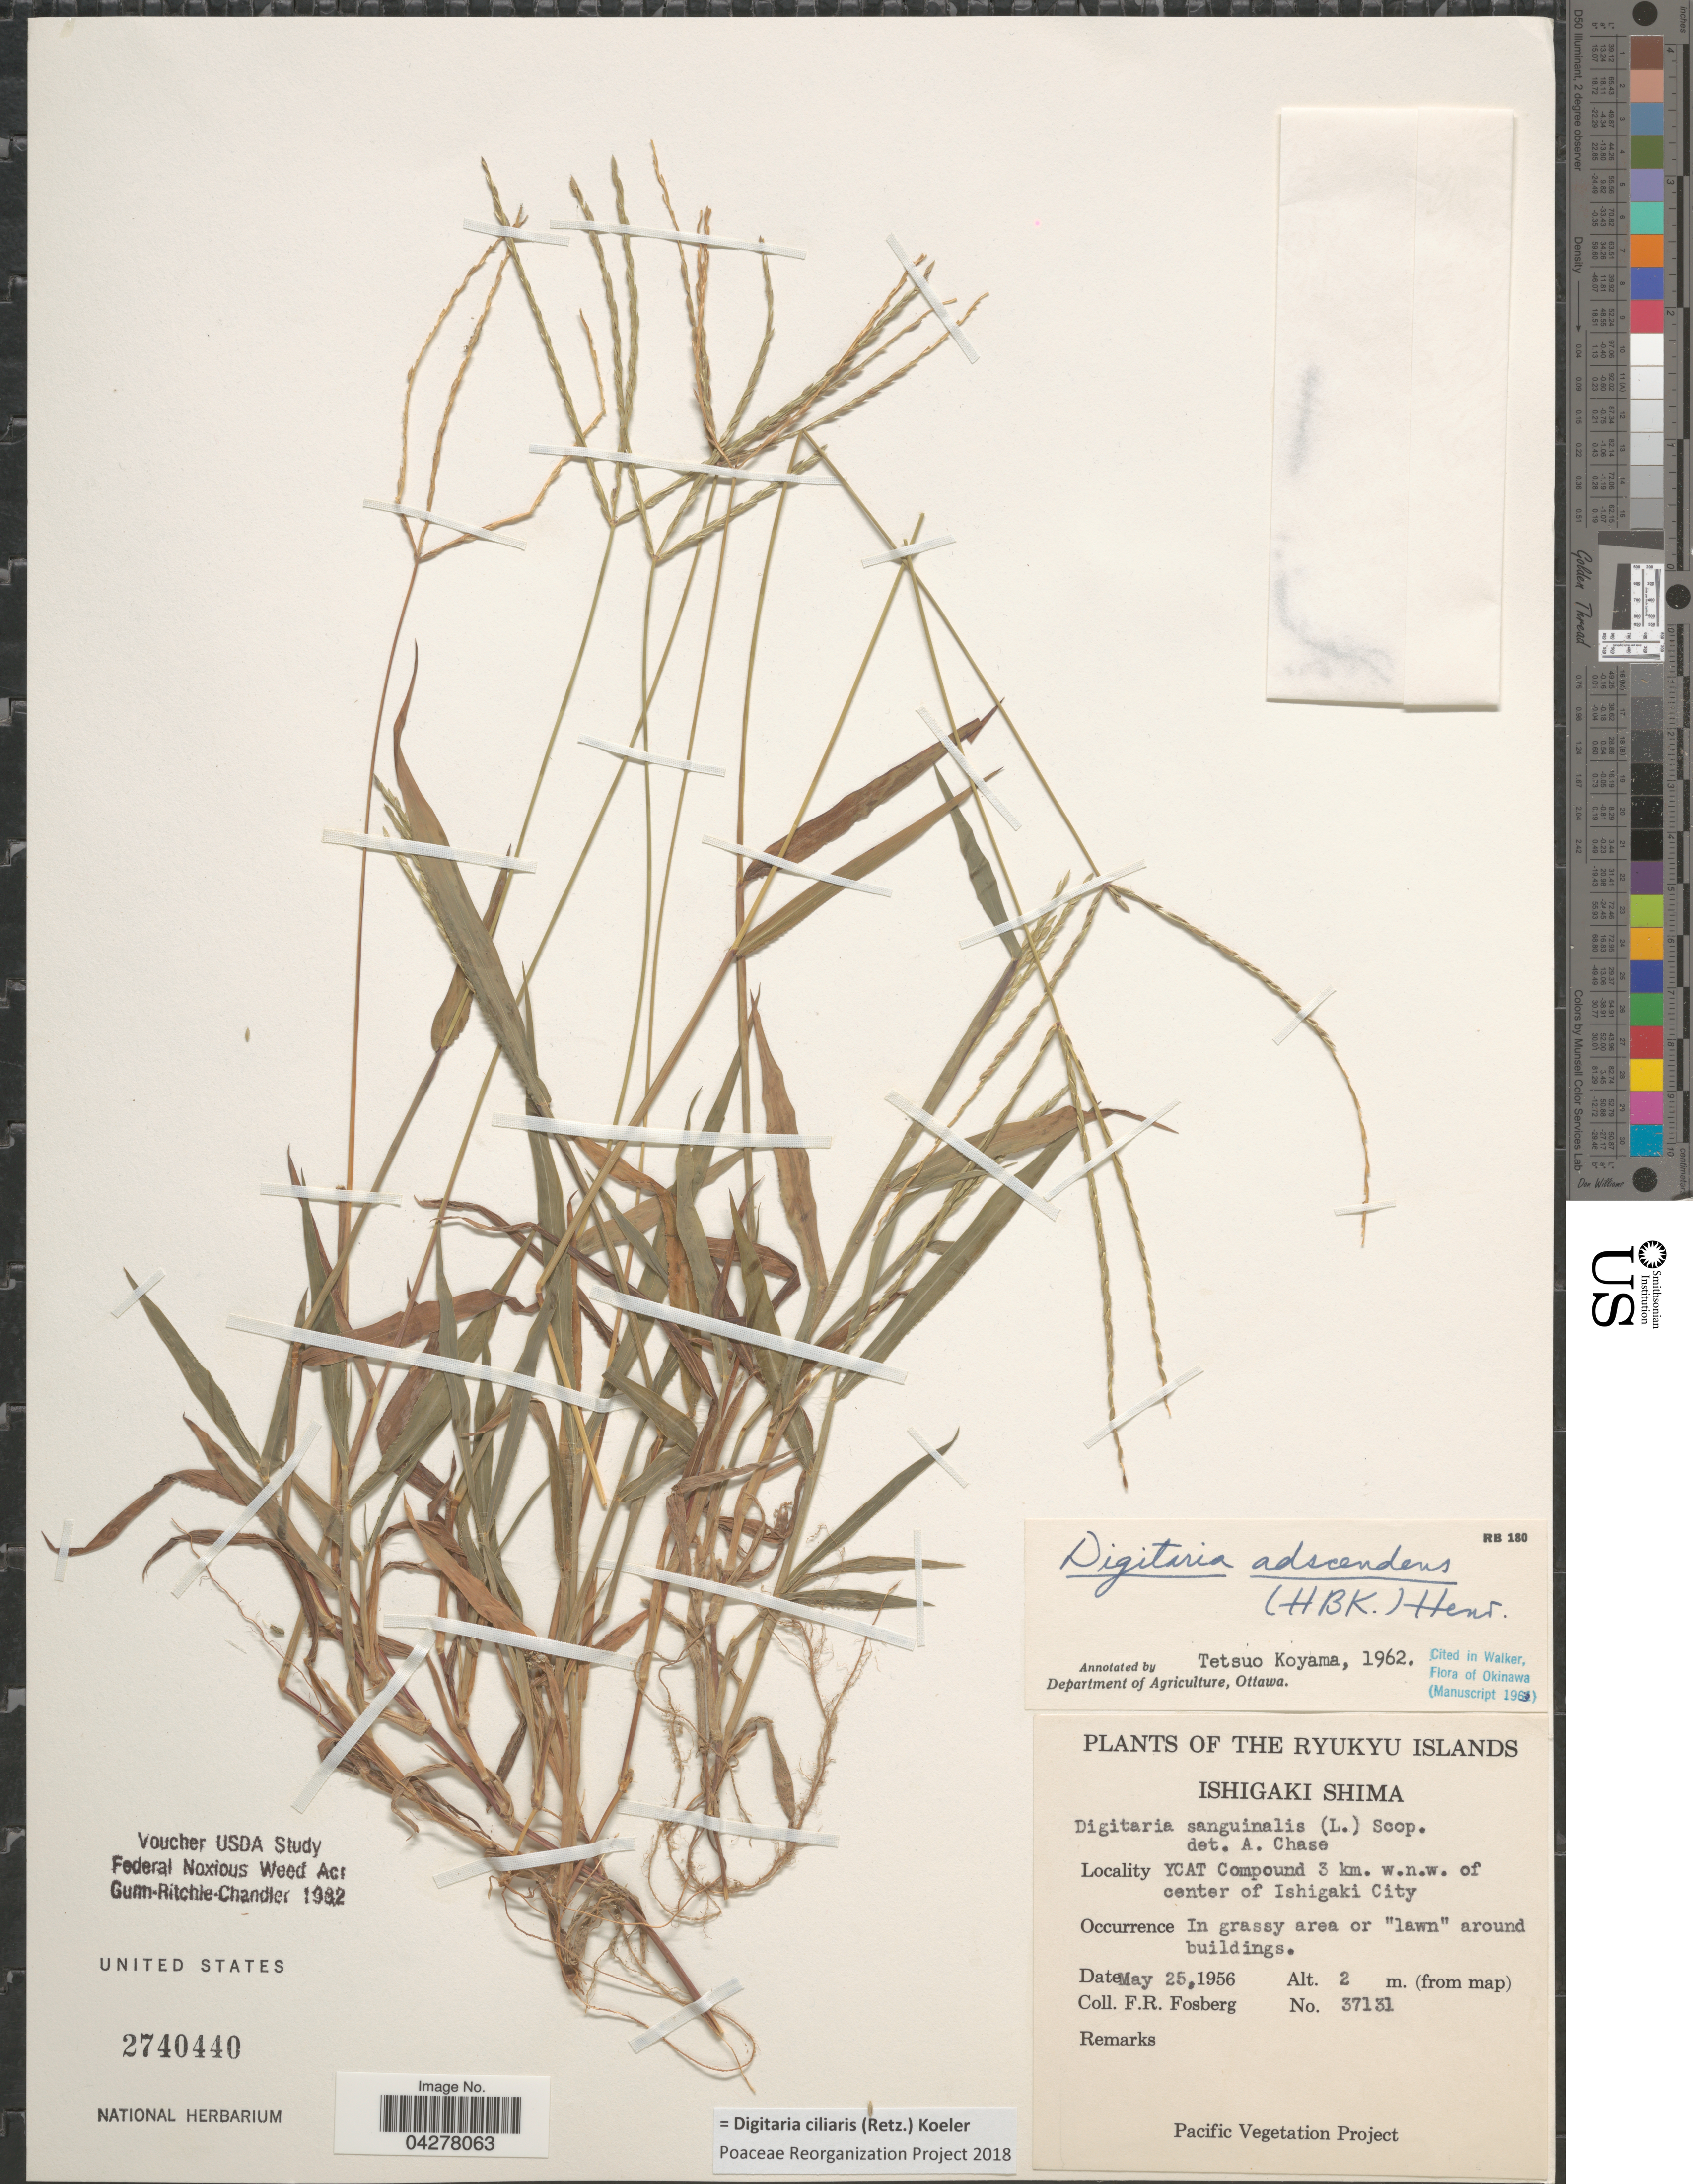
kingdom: Plantae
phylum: Tracheophyta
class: Liliopsida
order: Poales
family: Poaceae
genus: Digitaria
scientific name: Digitaria ciliaris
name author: (Retz.) Koeler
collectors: F. R. Fosberg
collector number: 37131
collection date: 1956-05-25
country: Japan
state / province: Okinawa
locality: The Ryukyu Islands. Ishigaki Shima. YCAT Compound 3km. w.n.w. of center of Ishigaki City. In grassy area or "lawn" around buildings.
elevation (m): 2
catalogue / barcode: US 2740440